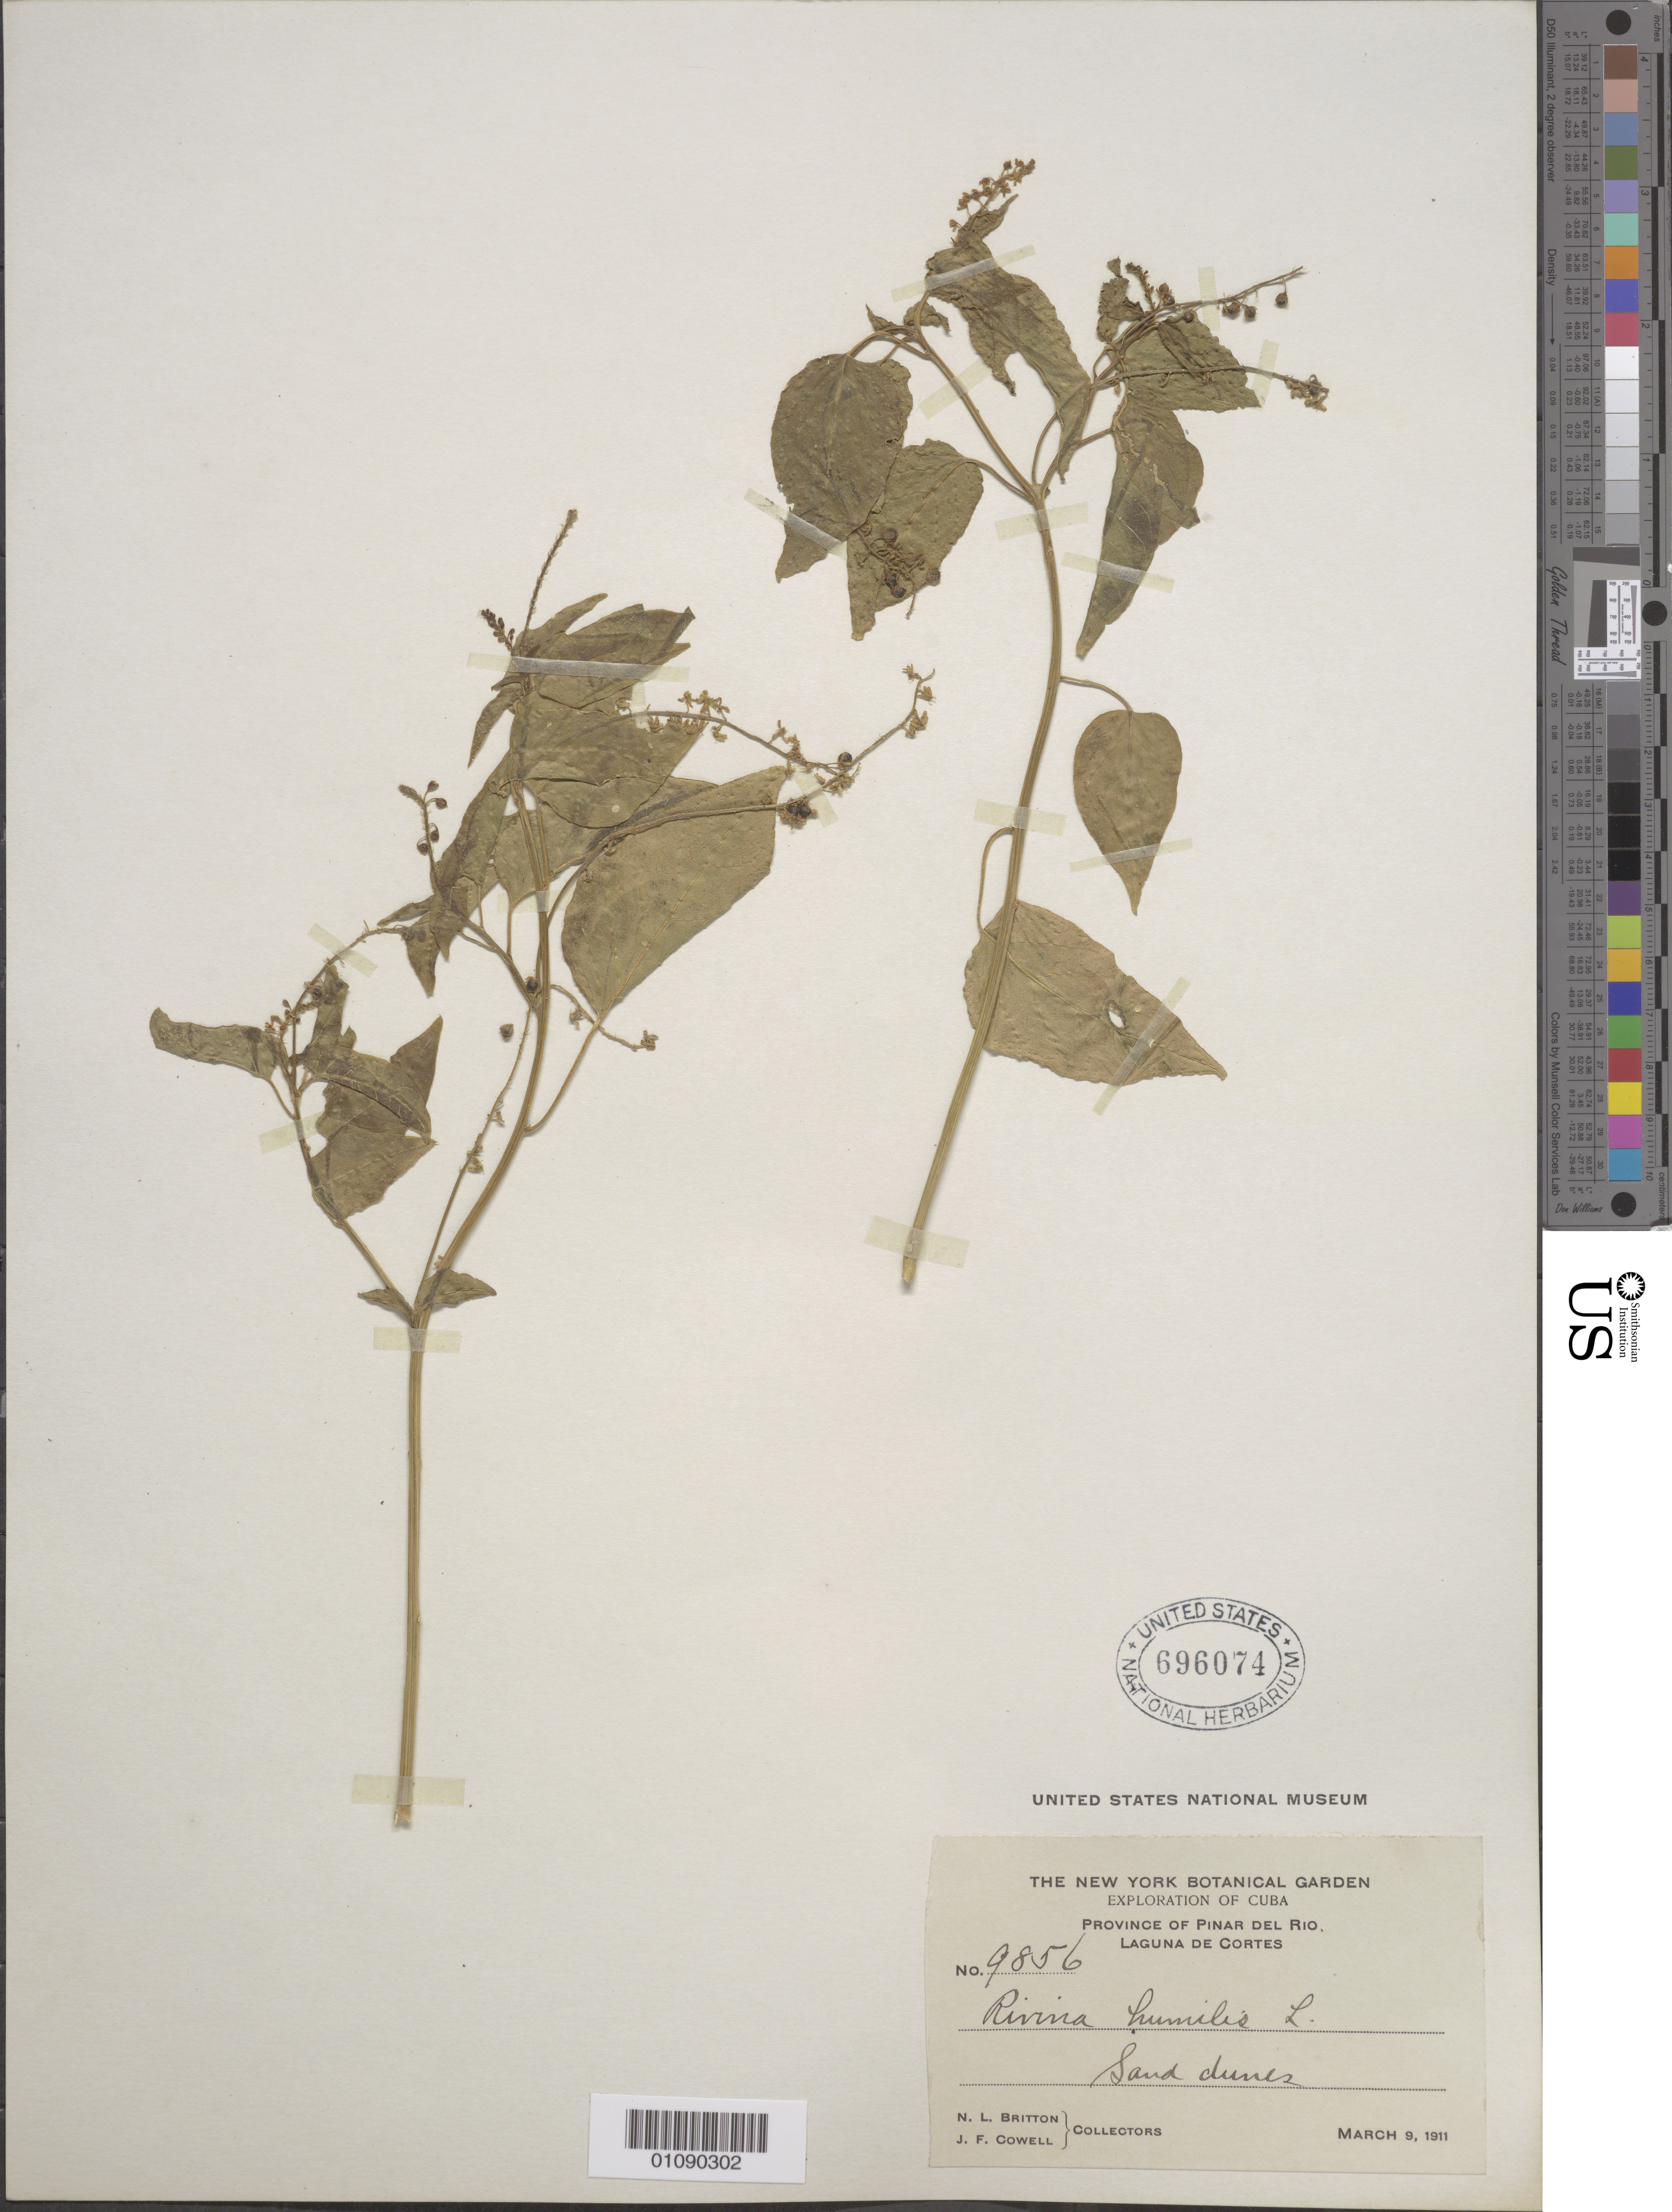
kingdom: Plantae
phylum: Tracheophyta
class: Magnoliopsida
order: Caryophyllales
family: Phytolaccaceae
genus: Rivina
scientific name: Rivina humilis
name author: L.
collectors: N. Britton & J. F. Cowell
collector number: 9856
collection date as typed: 09 Mar 1911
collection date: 1911-03-09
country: Cuba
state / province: Pinar del Rio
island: Cuba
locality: Laguna de Cortes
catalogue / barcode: US 696074